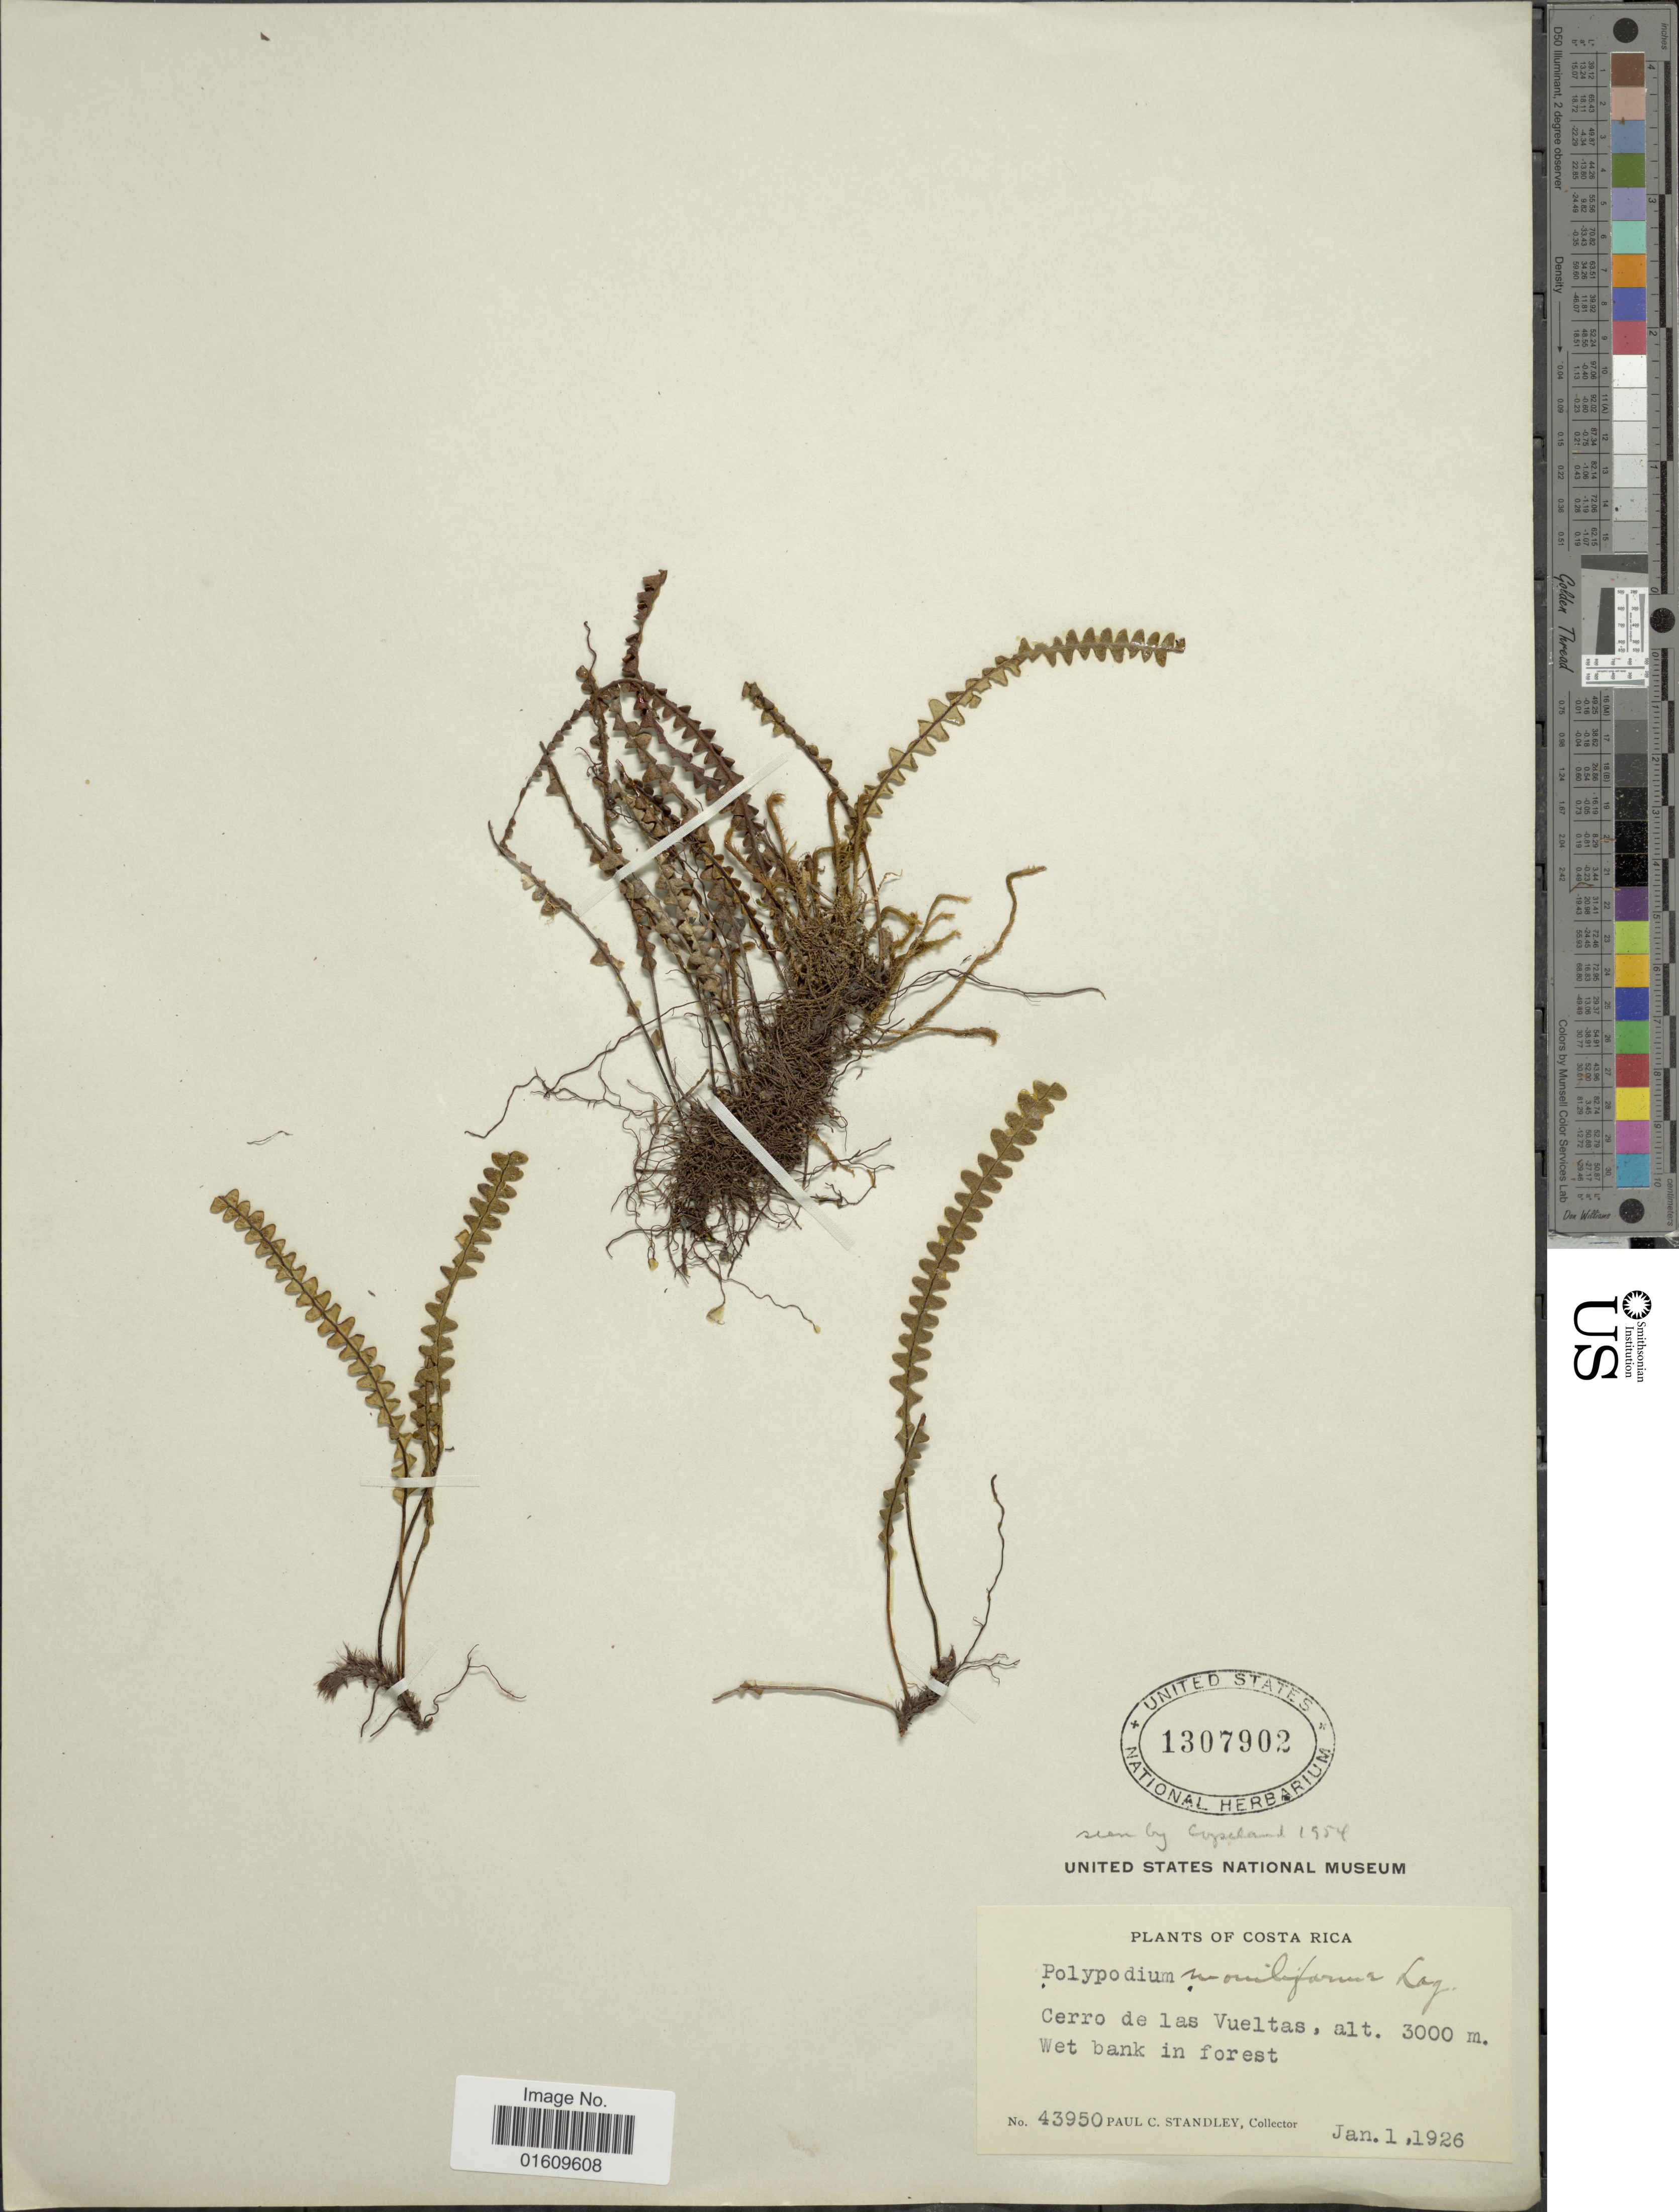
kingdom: Plantae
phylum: Tracheophyta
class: Polypodiopsida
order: Polypodiales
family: Polypodiaceae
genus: Melpomene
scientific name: Melpomene moniliformis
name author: (Lag. ex Sw.) A.R. Sm. & R.C. Moran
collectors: P. C. Standley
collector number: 43950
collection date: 1926-01-01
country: Costa Rica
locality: Cerro de las Vueltas, wet bank in forest.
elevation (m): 3000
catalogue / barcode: US 1307902